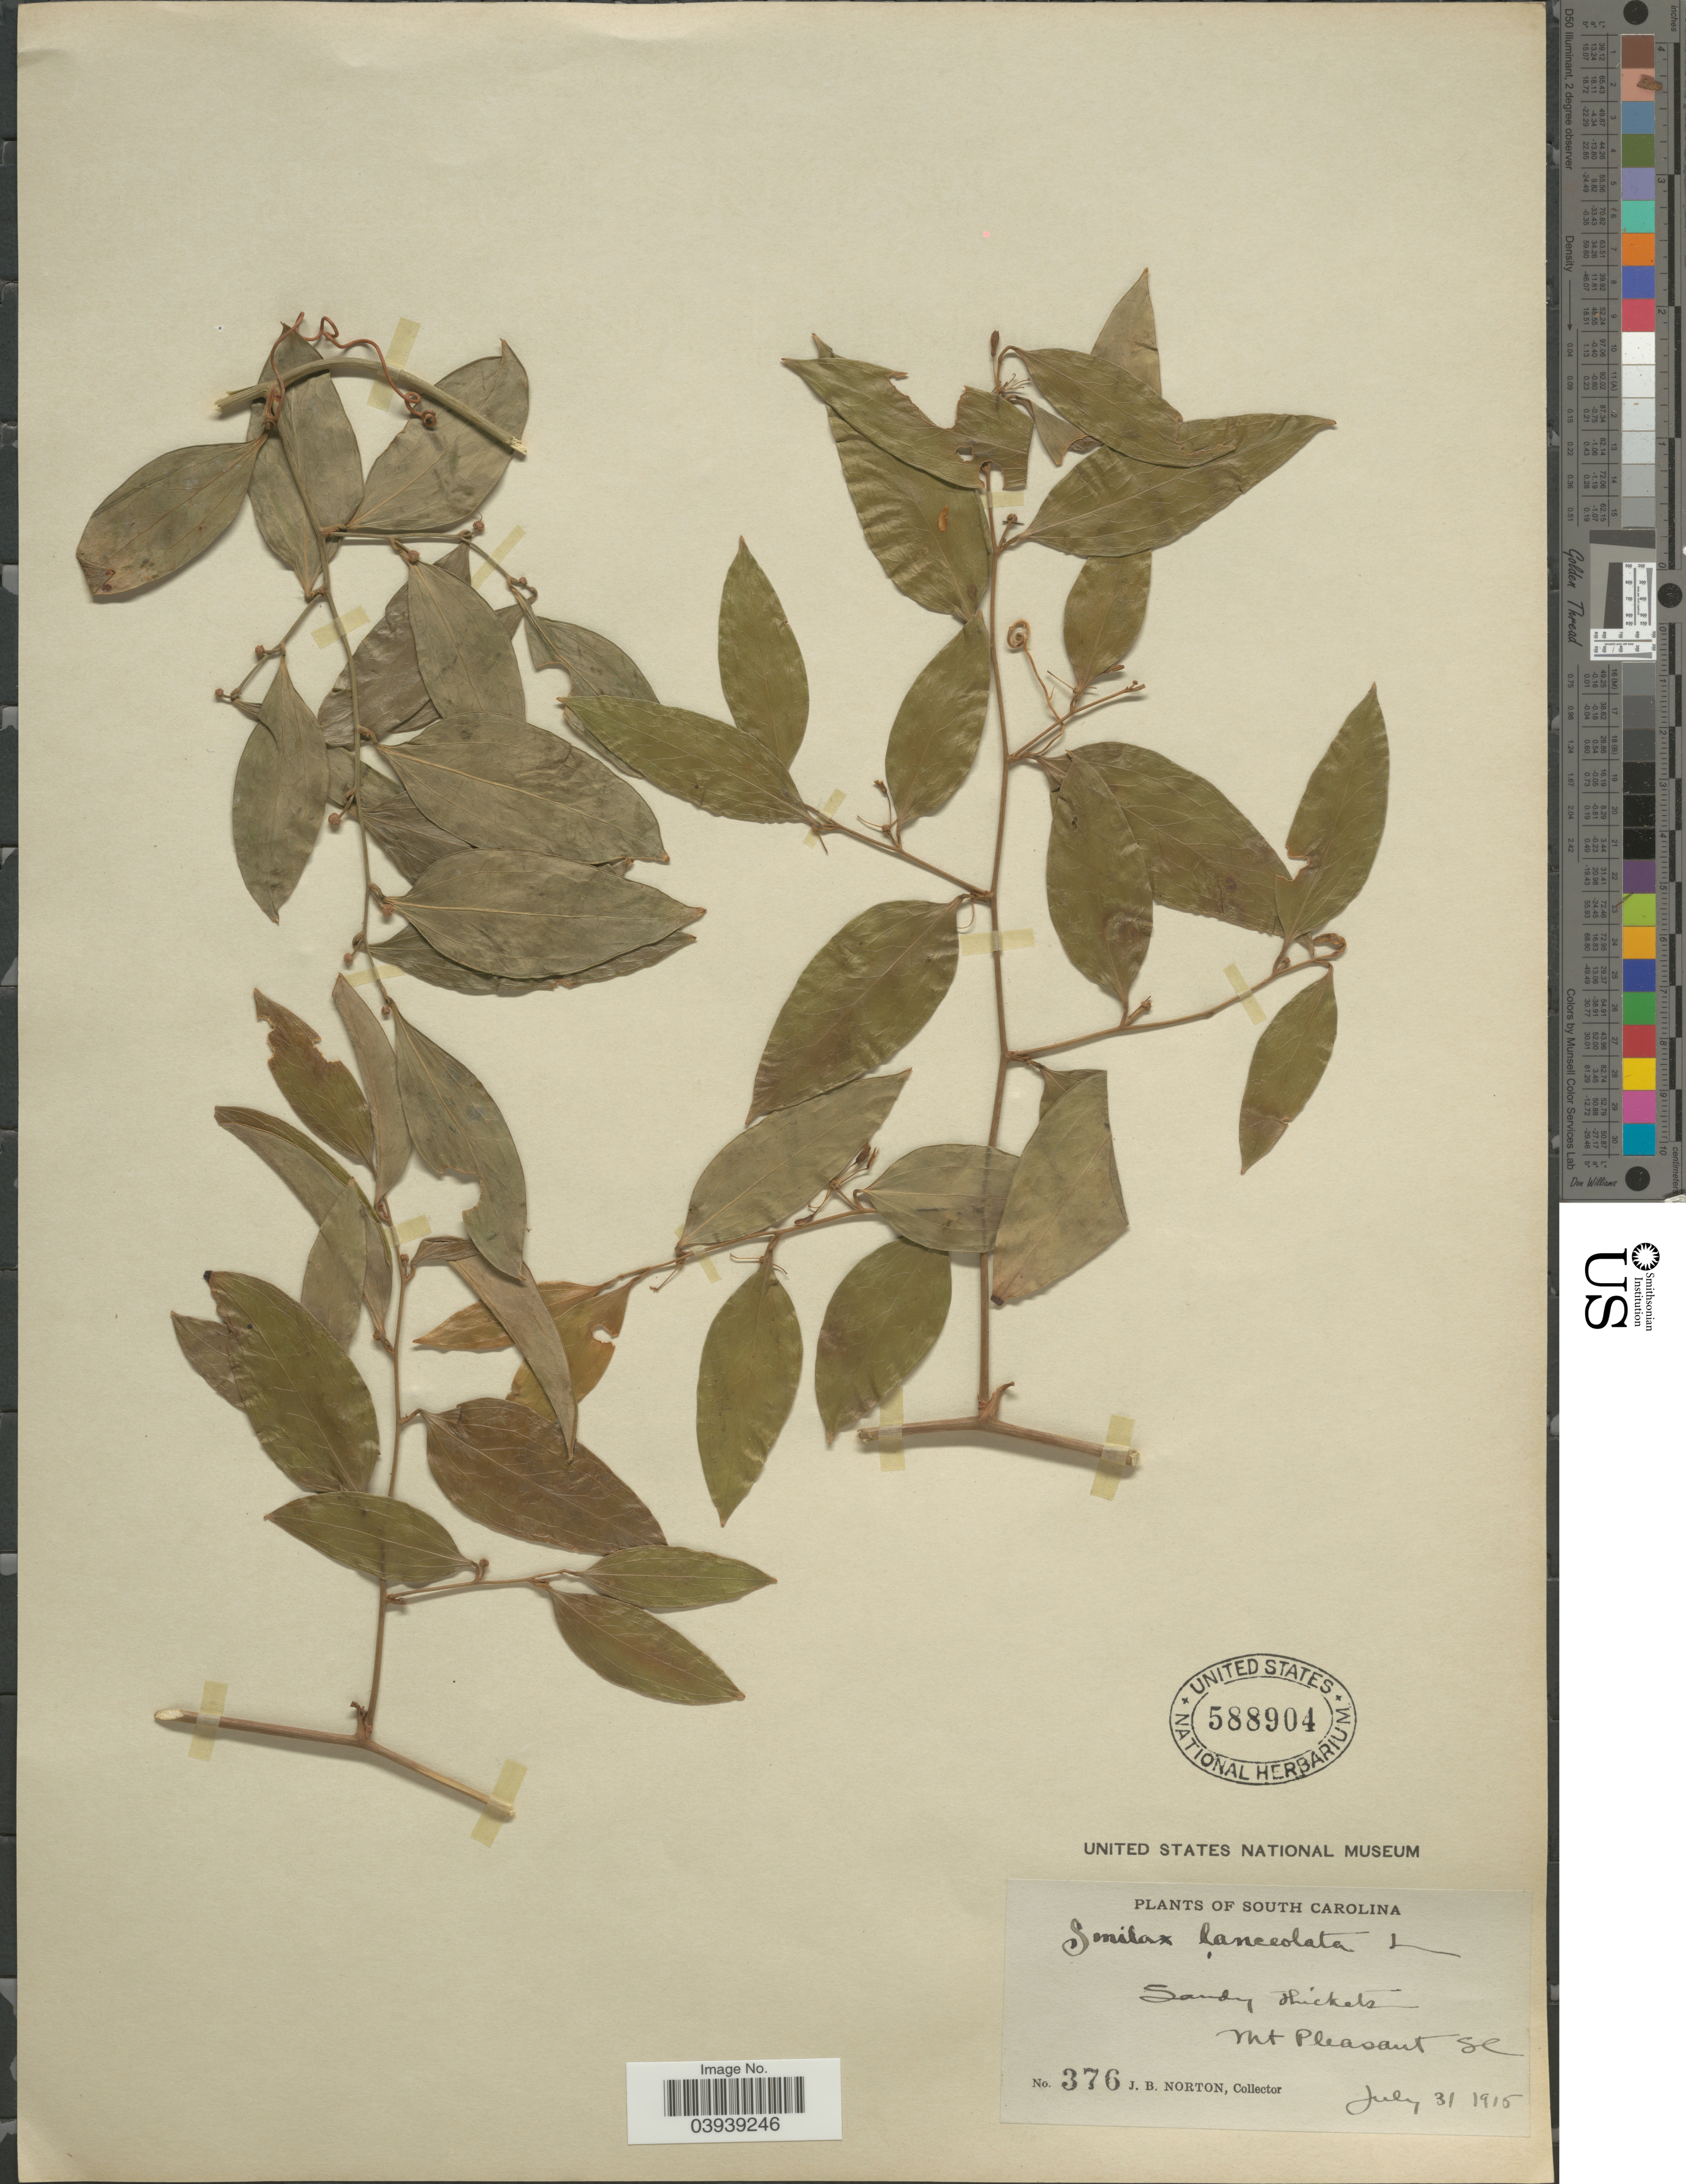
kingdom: Plantae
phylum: Tracheophyta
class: Liliopsida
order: Liliales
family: Smilacaceae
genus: Smilax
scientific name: Smilax smallii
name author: Morong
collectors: J. B. Norton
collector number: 376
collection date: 1915-07-31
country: United States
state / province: South Carolina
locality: Sandy thickets. Mt. Pleasant.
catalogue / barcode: US 588904